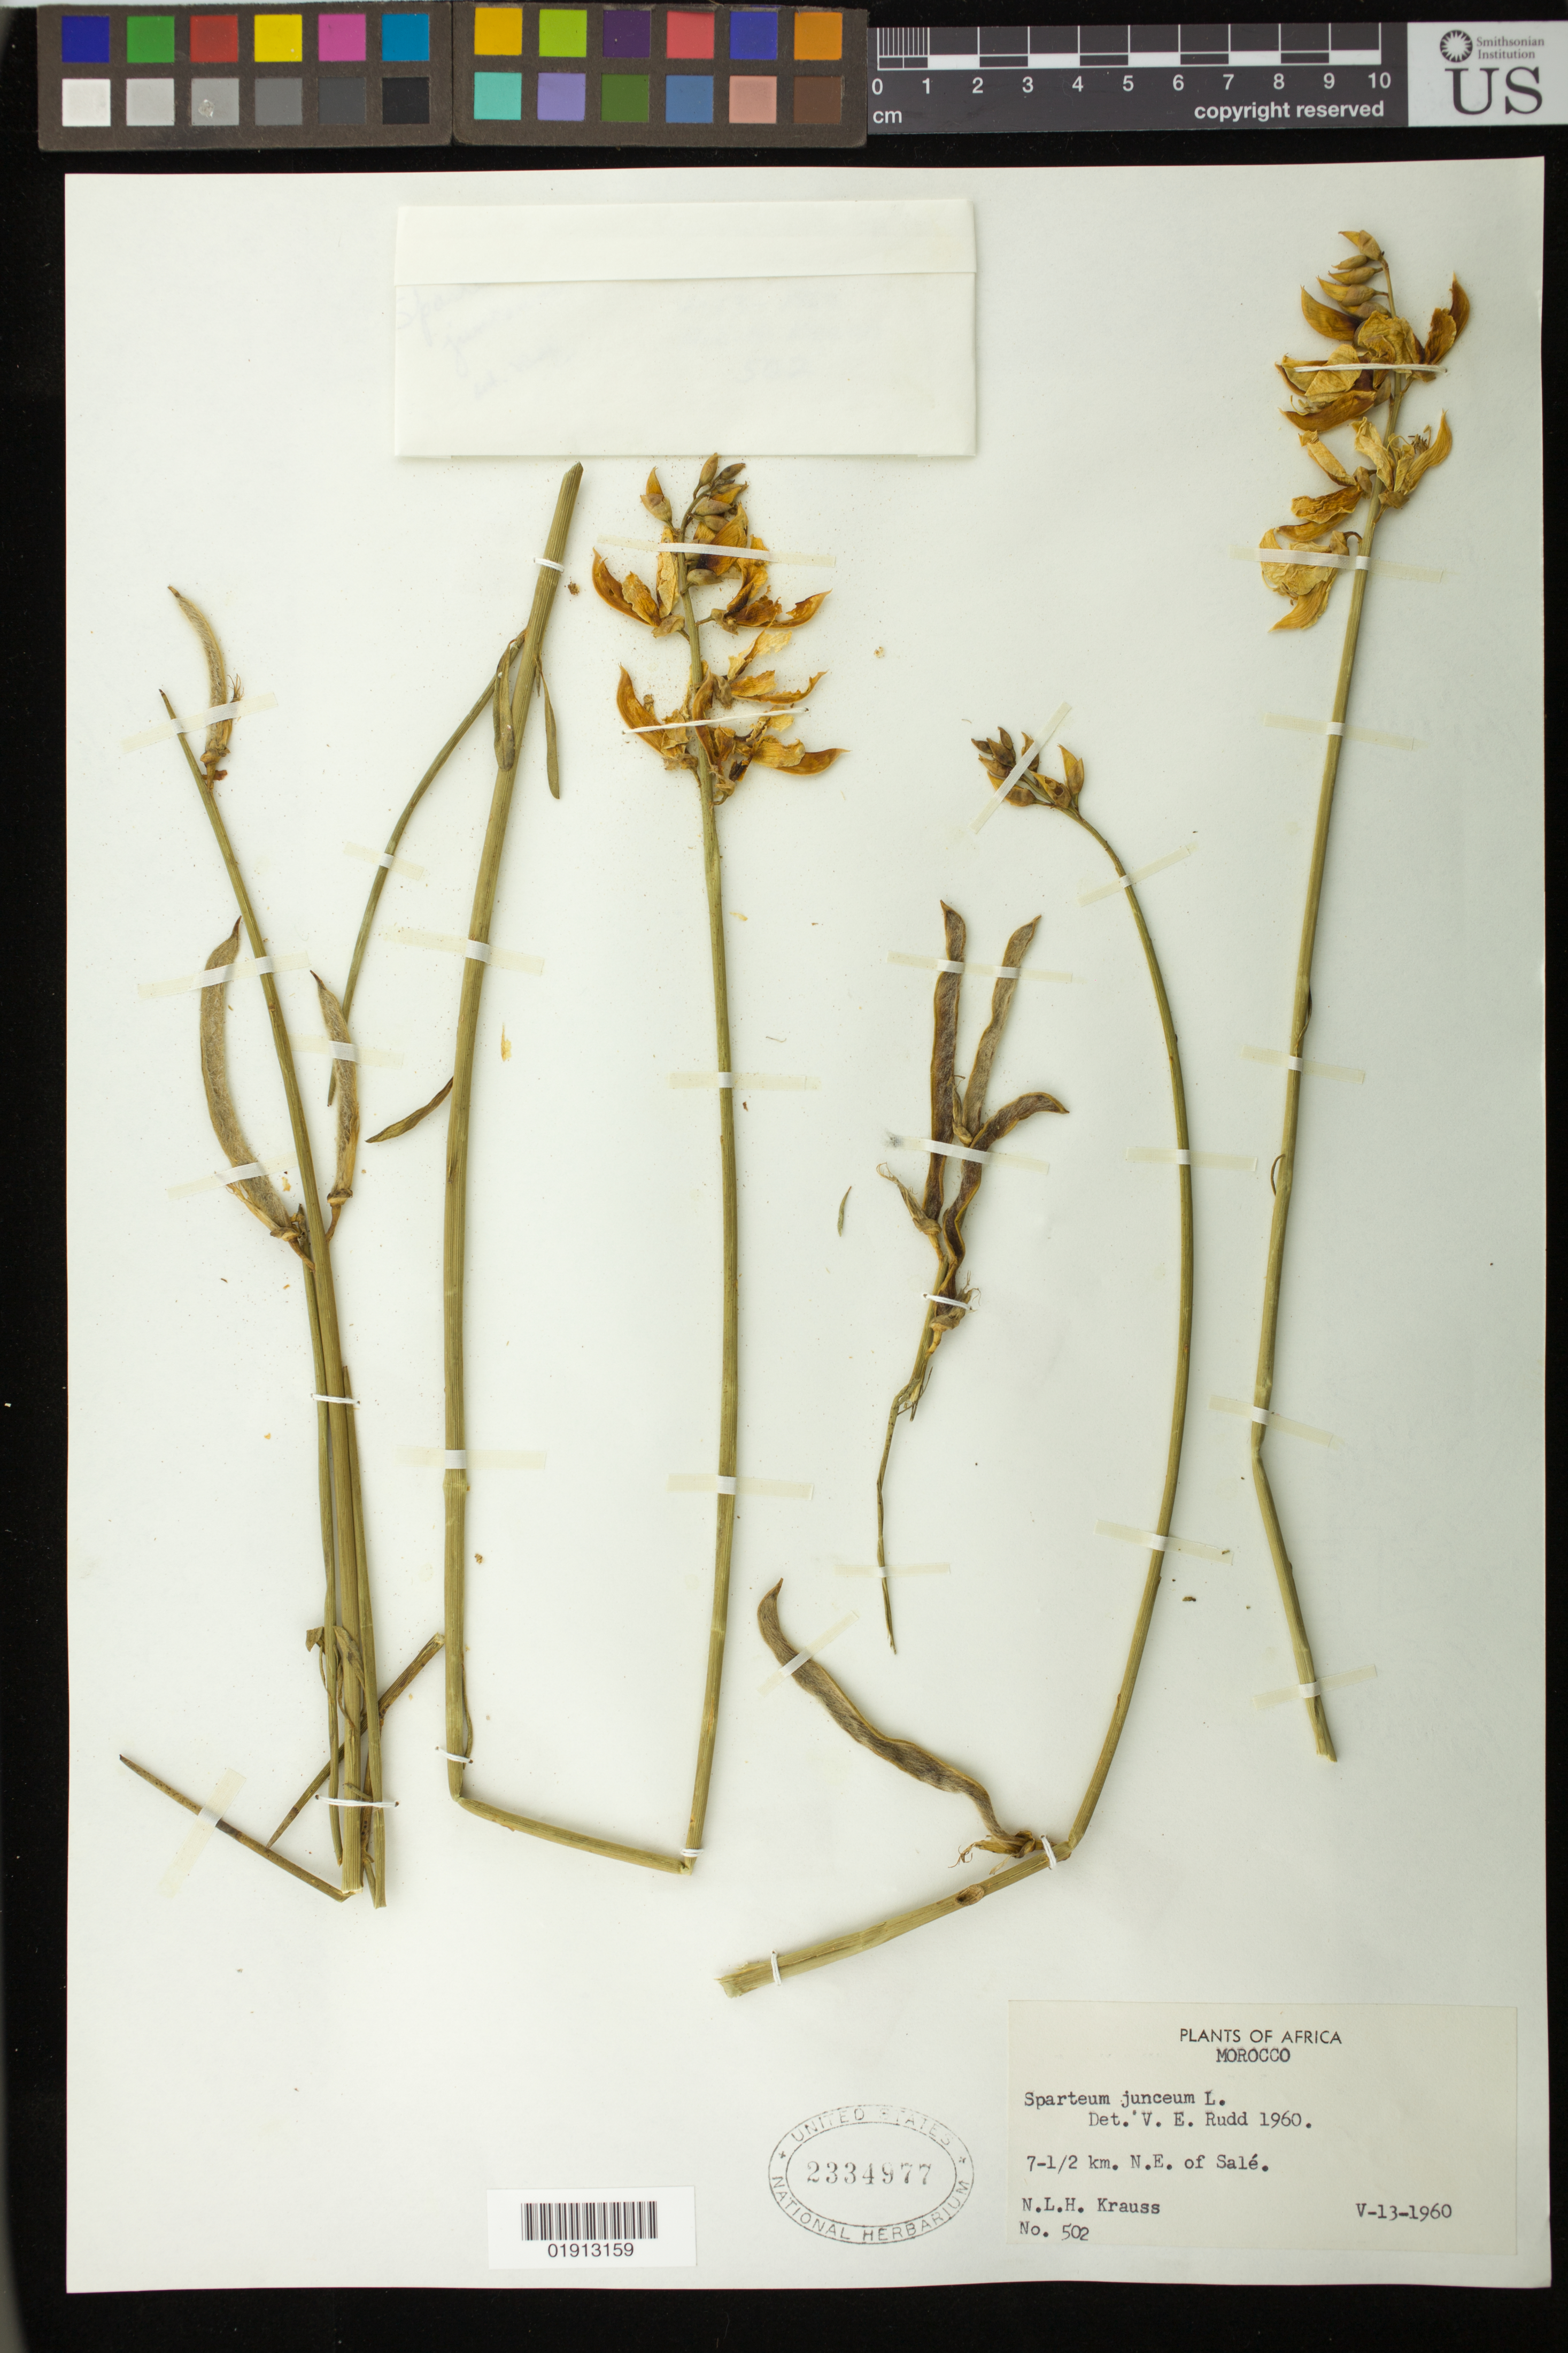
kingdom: Plantae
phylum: Tracheophyta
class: Magnoliopsida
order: Fabales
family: Fabaceae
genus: Spartium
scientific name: Spartium junceum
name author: L.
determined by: Rudd, V. E.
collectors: N. Krauss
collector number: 502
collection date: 1960-05-13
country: Morocco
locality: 7-1/2 km N.E. of Salé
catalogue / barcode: US 2334977